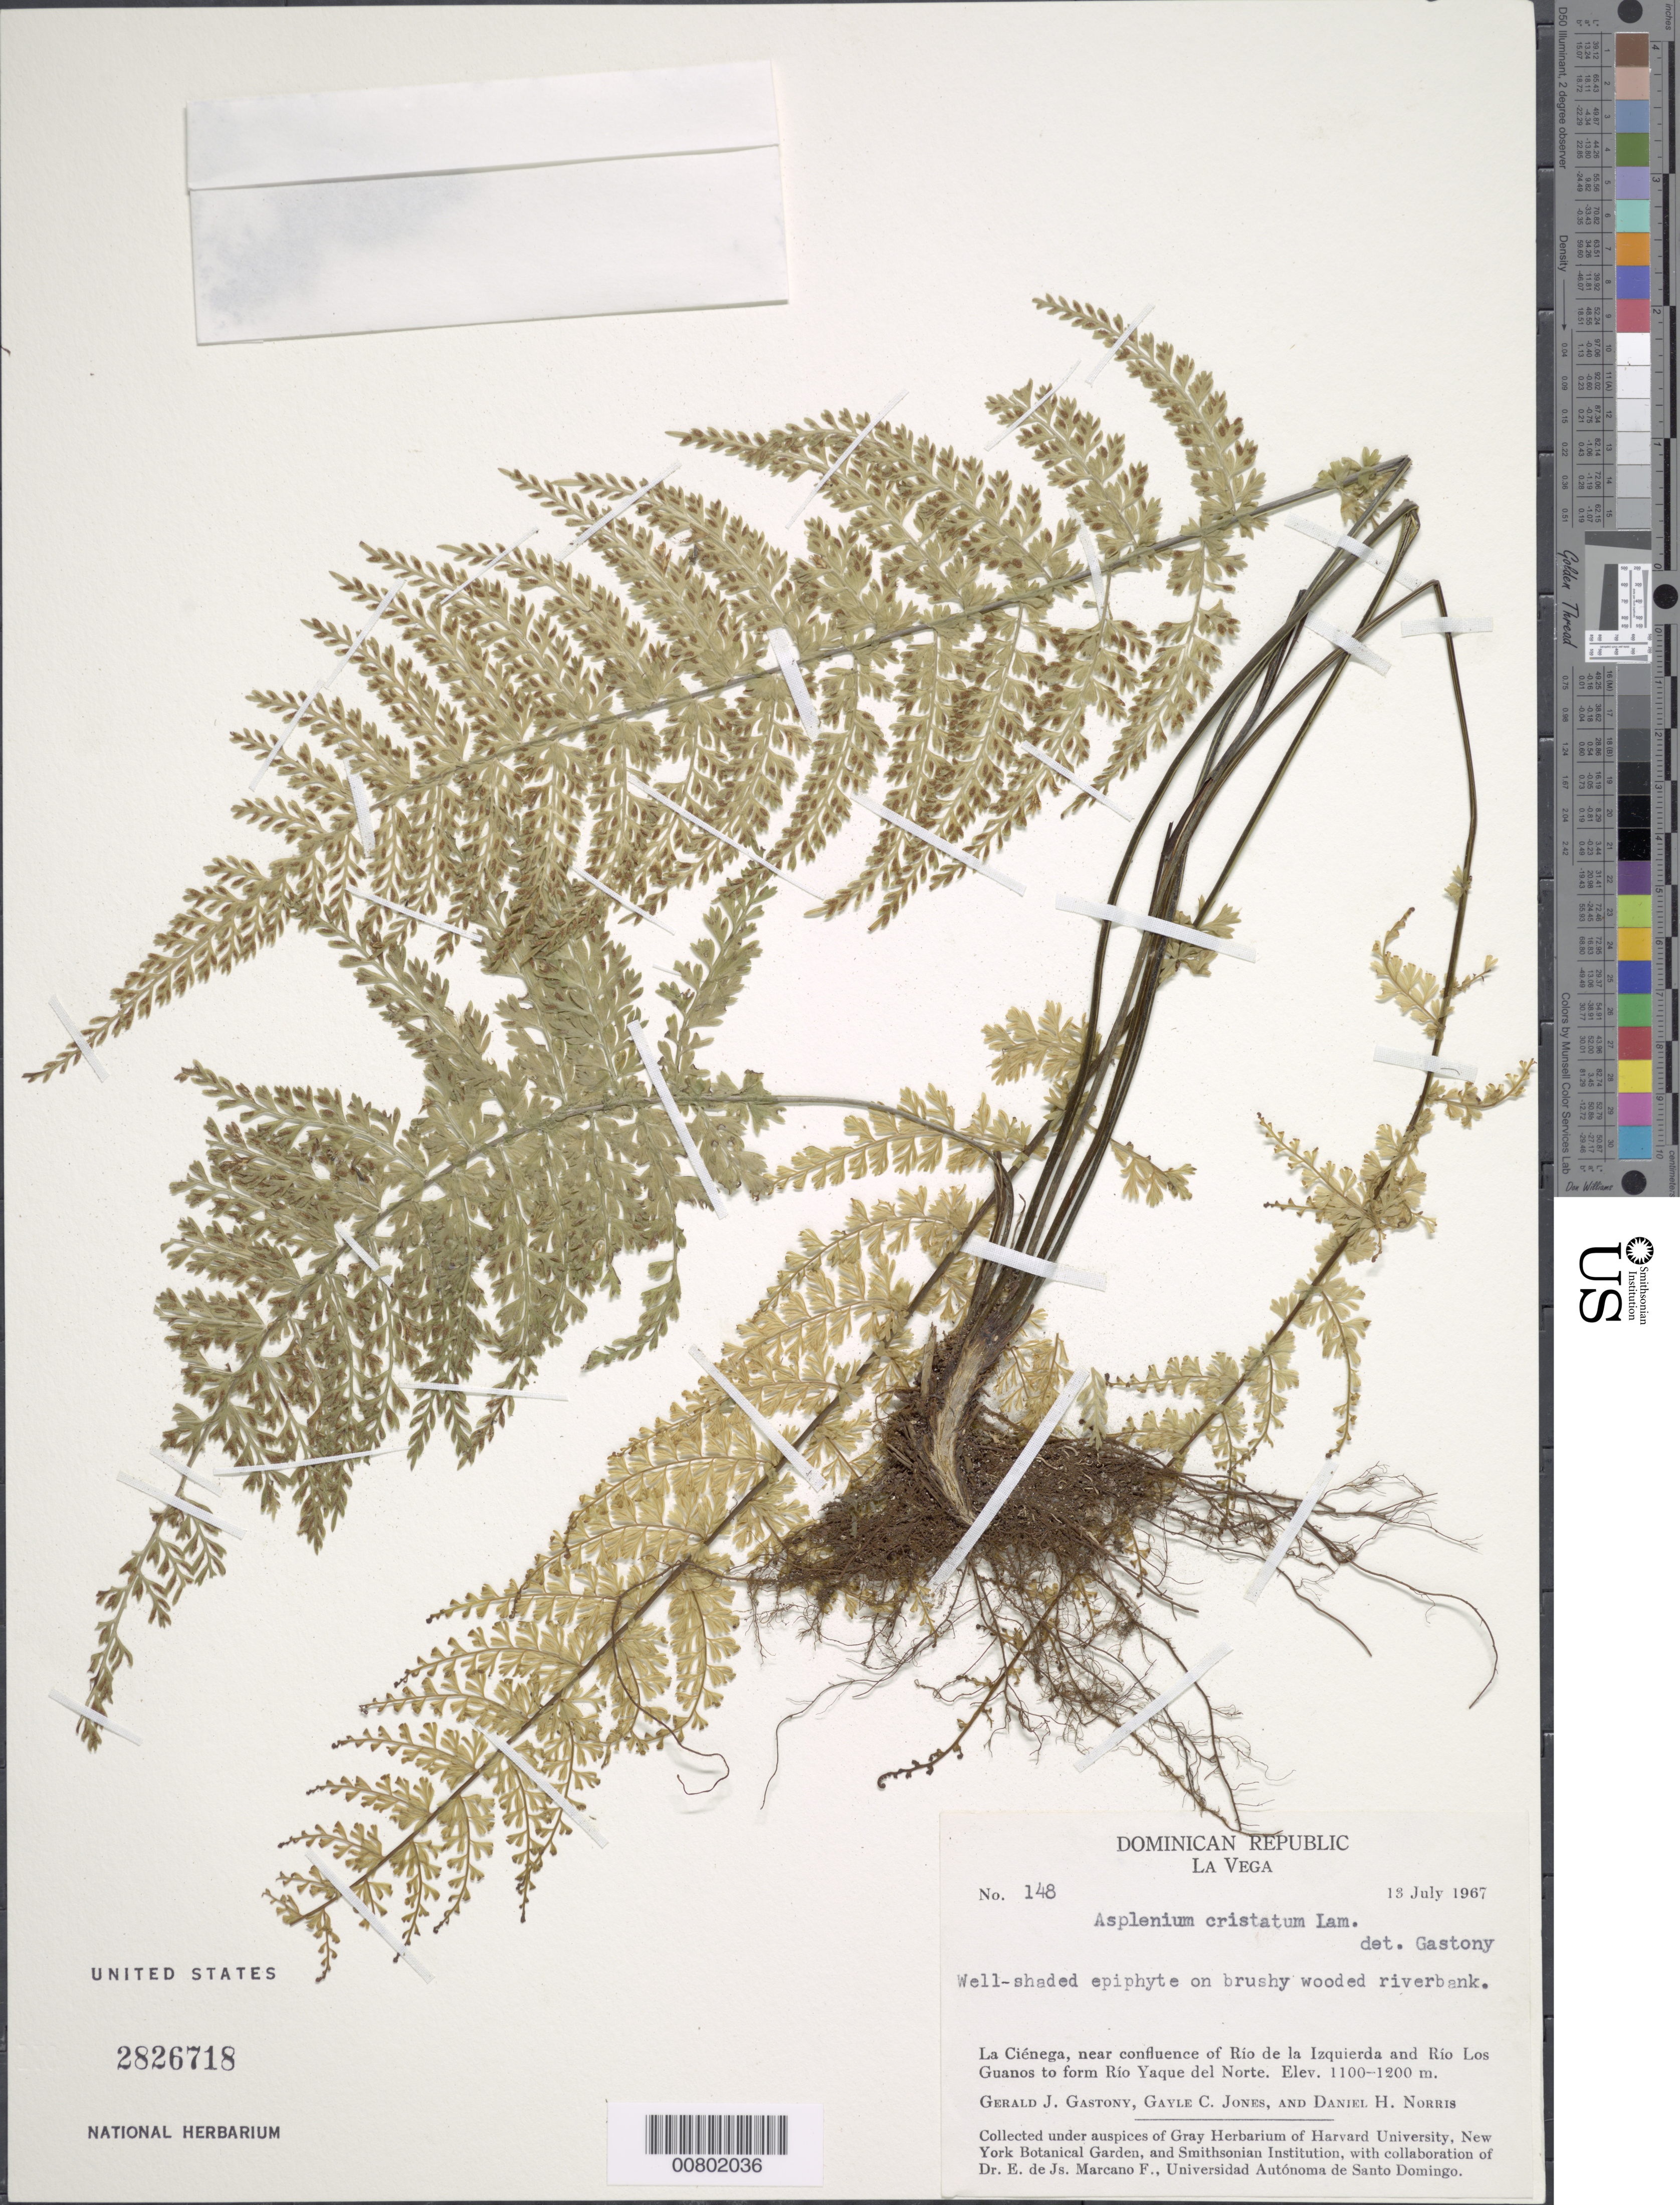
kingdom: Plantae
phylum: Tracheophyta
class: Polypodiopsida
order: Polypodiales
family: Aspleniaceae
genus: Asplenium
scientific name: Asplenium cristatum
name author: Lam.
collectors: G. Gastony, G. C. Jones & D. H. Norris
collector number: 148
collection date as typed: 13 Jul 1967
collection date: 1967-07-13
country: Dominican Republic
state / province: La Vega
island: Hispaniola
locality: La Ciénega, near confluence of Río de la Izquierda and Río Los Guanos to form Río Yaque del Norte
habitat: Well-shaded, on brushy wooded riverbank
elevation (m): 1100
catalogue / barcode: US 2826718